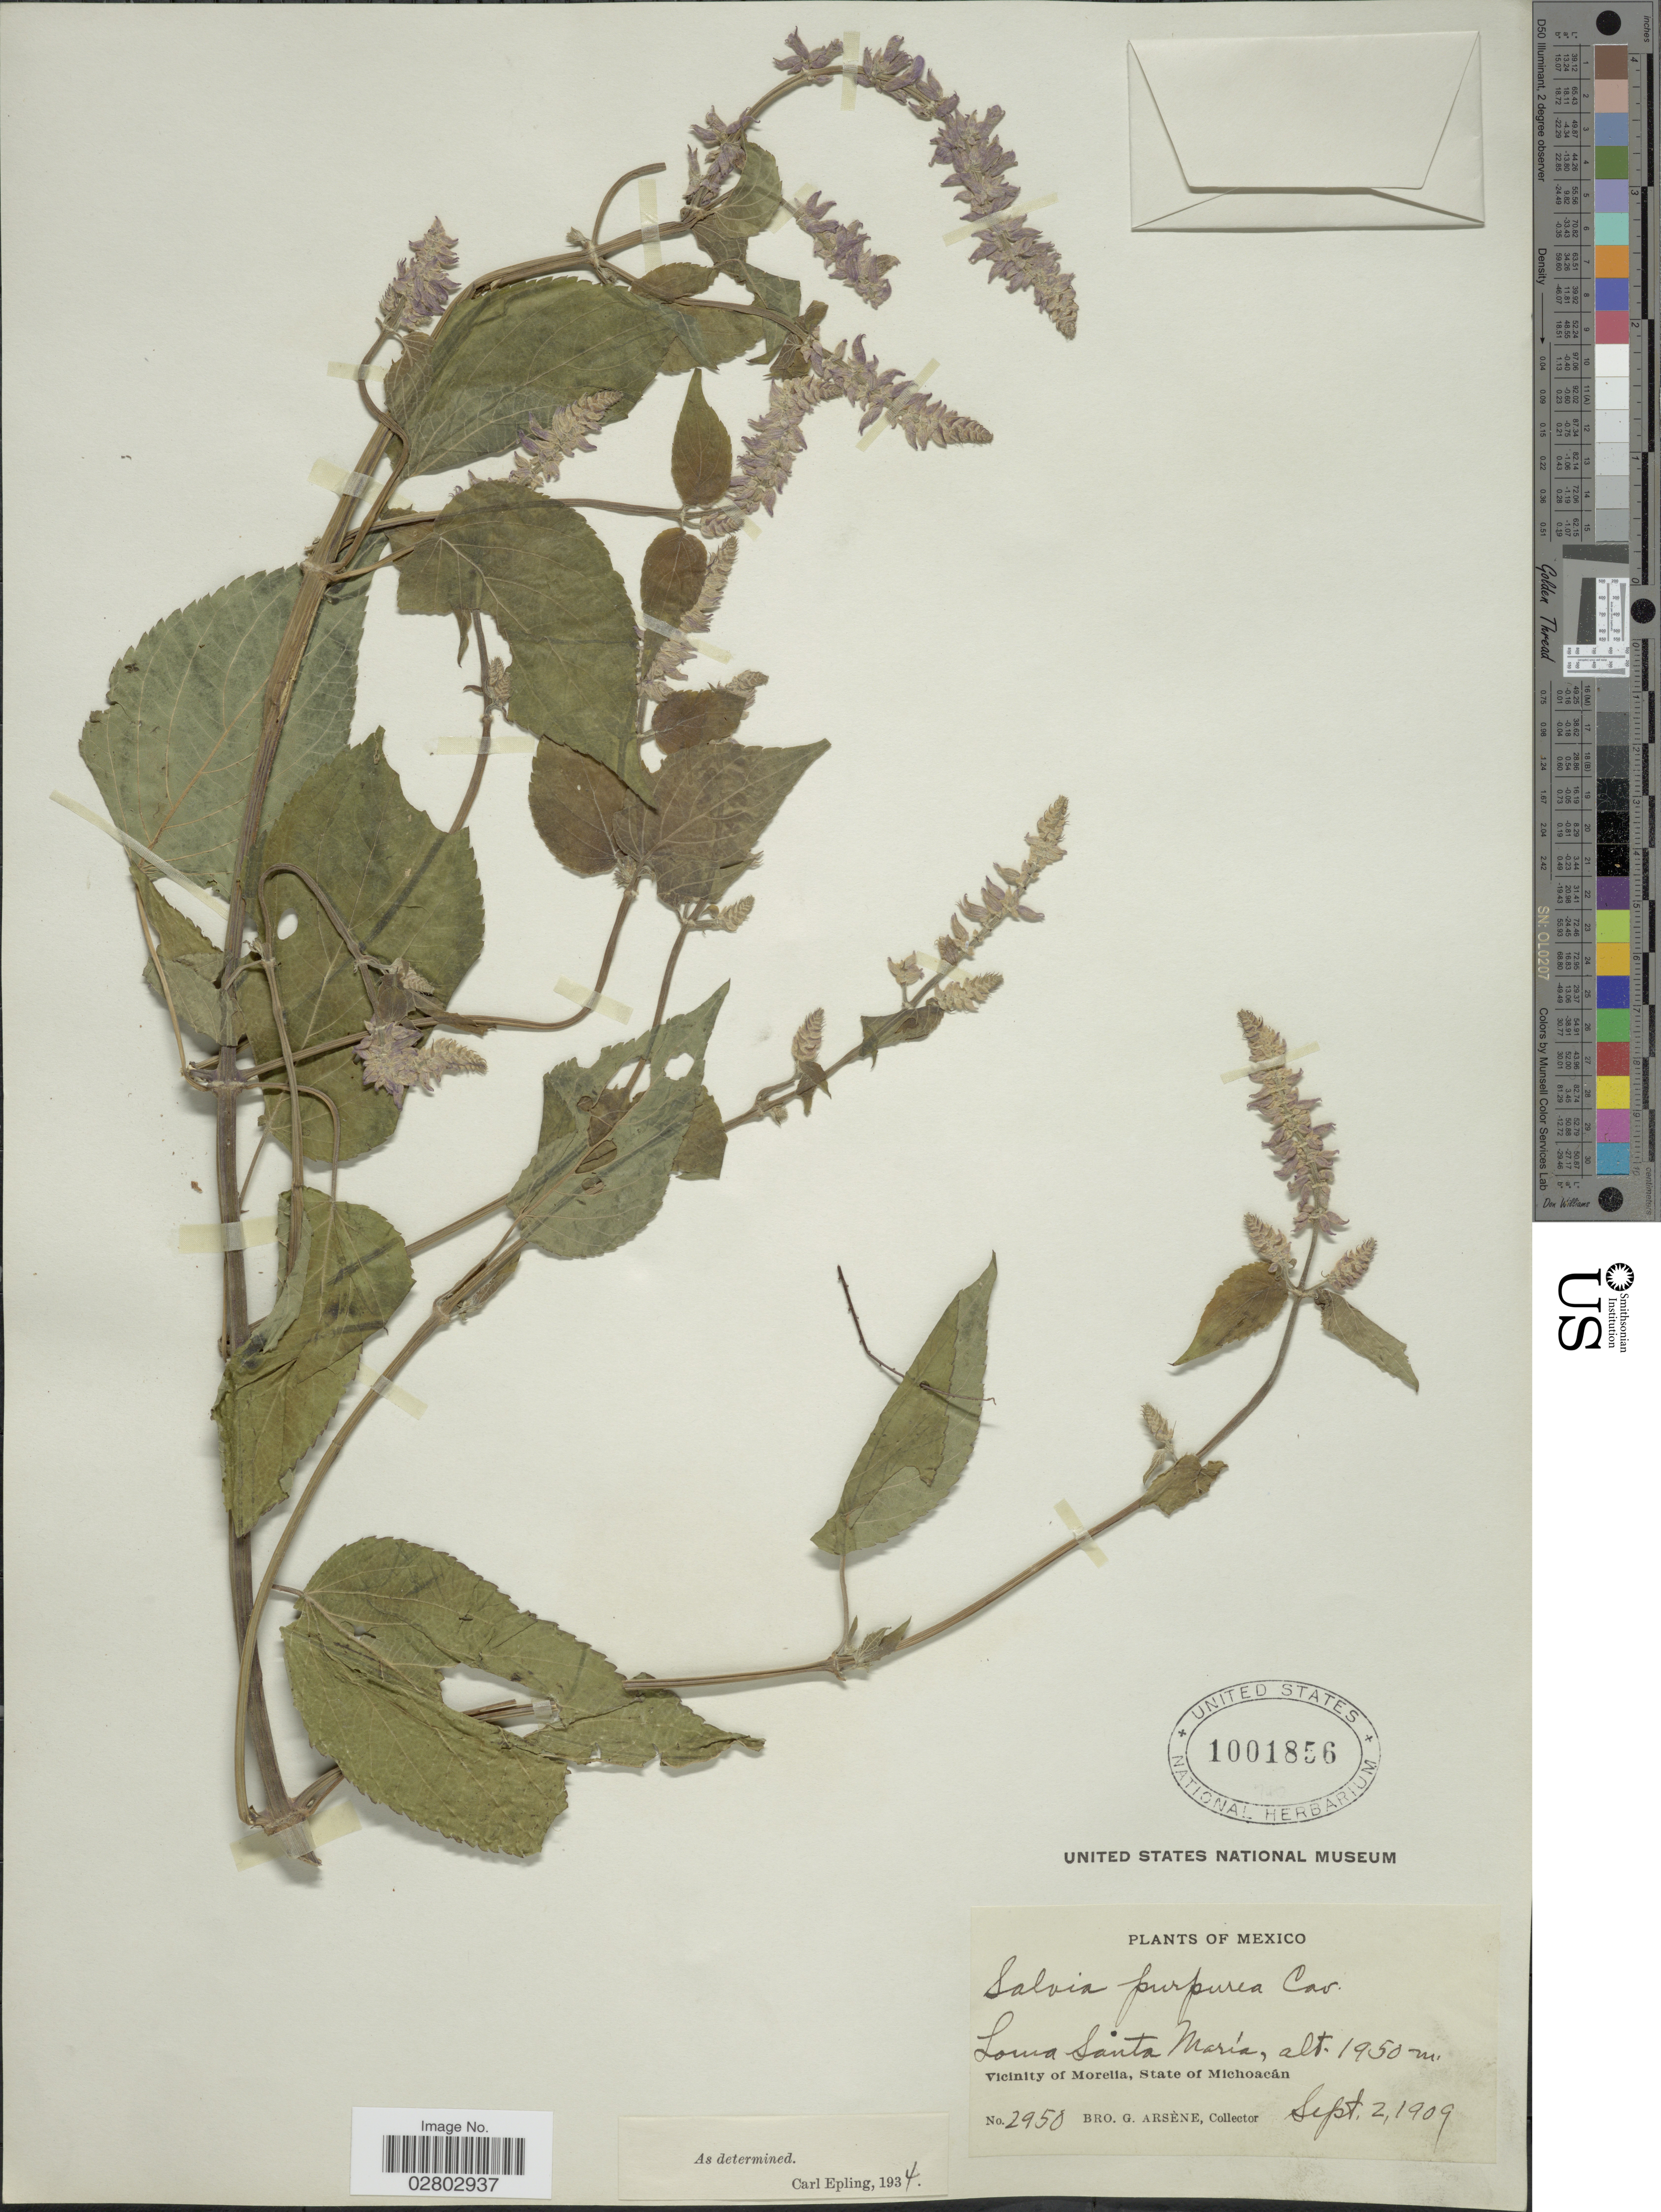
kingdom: Plantae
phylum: Tracheophyta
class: Magnoliopsida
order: Lamiales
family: Lamiaceae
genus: Salvia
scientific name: Salvia purpurea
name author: Cav.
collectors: Bro. G. Arsène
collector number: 2950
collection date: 1909-09-02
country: Mexico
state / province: Michoacán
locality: Loma Santa María, Vicinity of Morelia, State of Michoacan.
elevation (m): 1950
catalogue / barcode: US 1001856